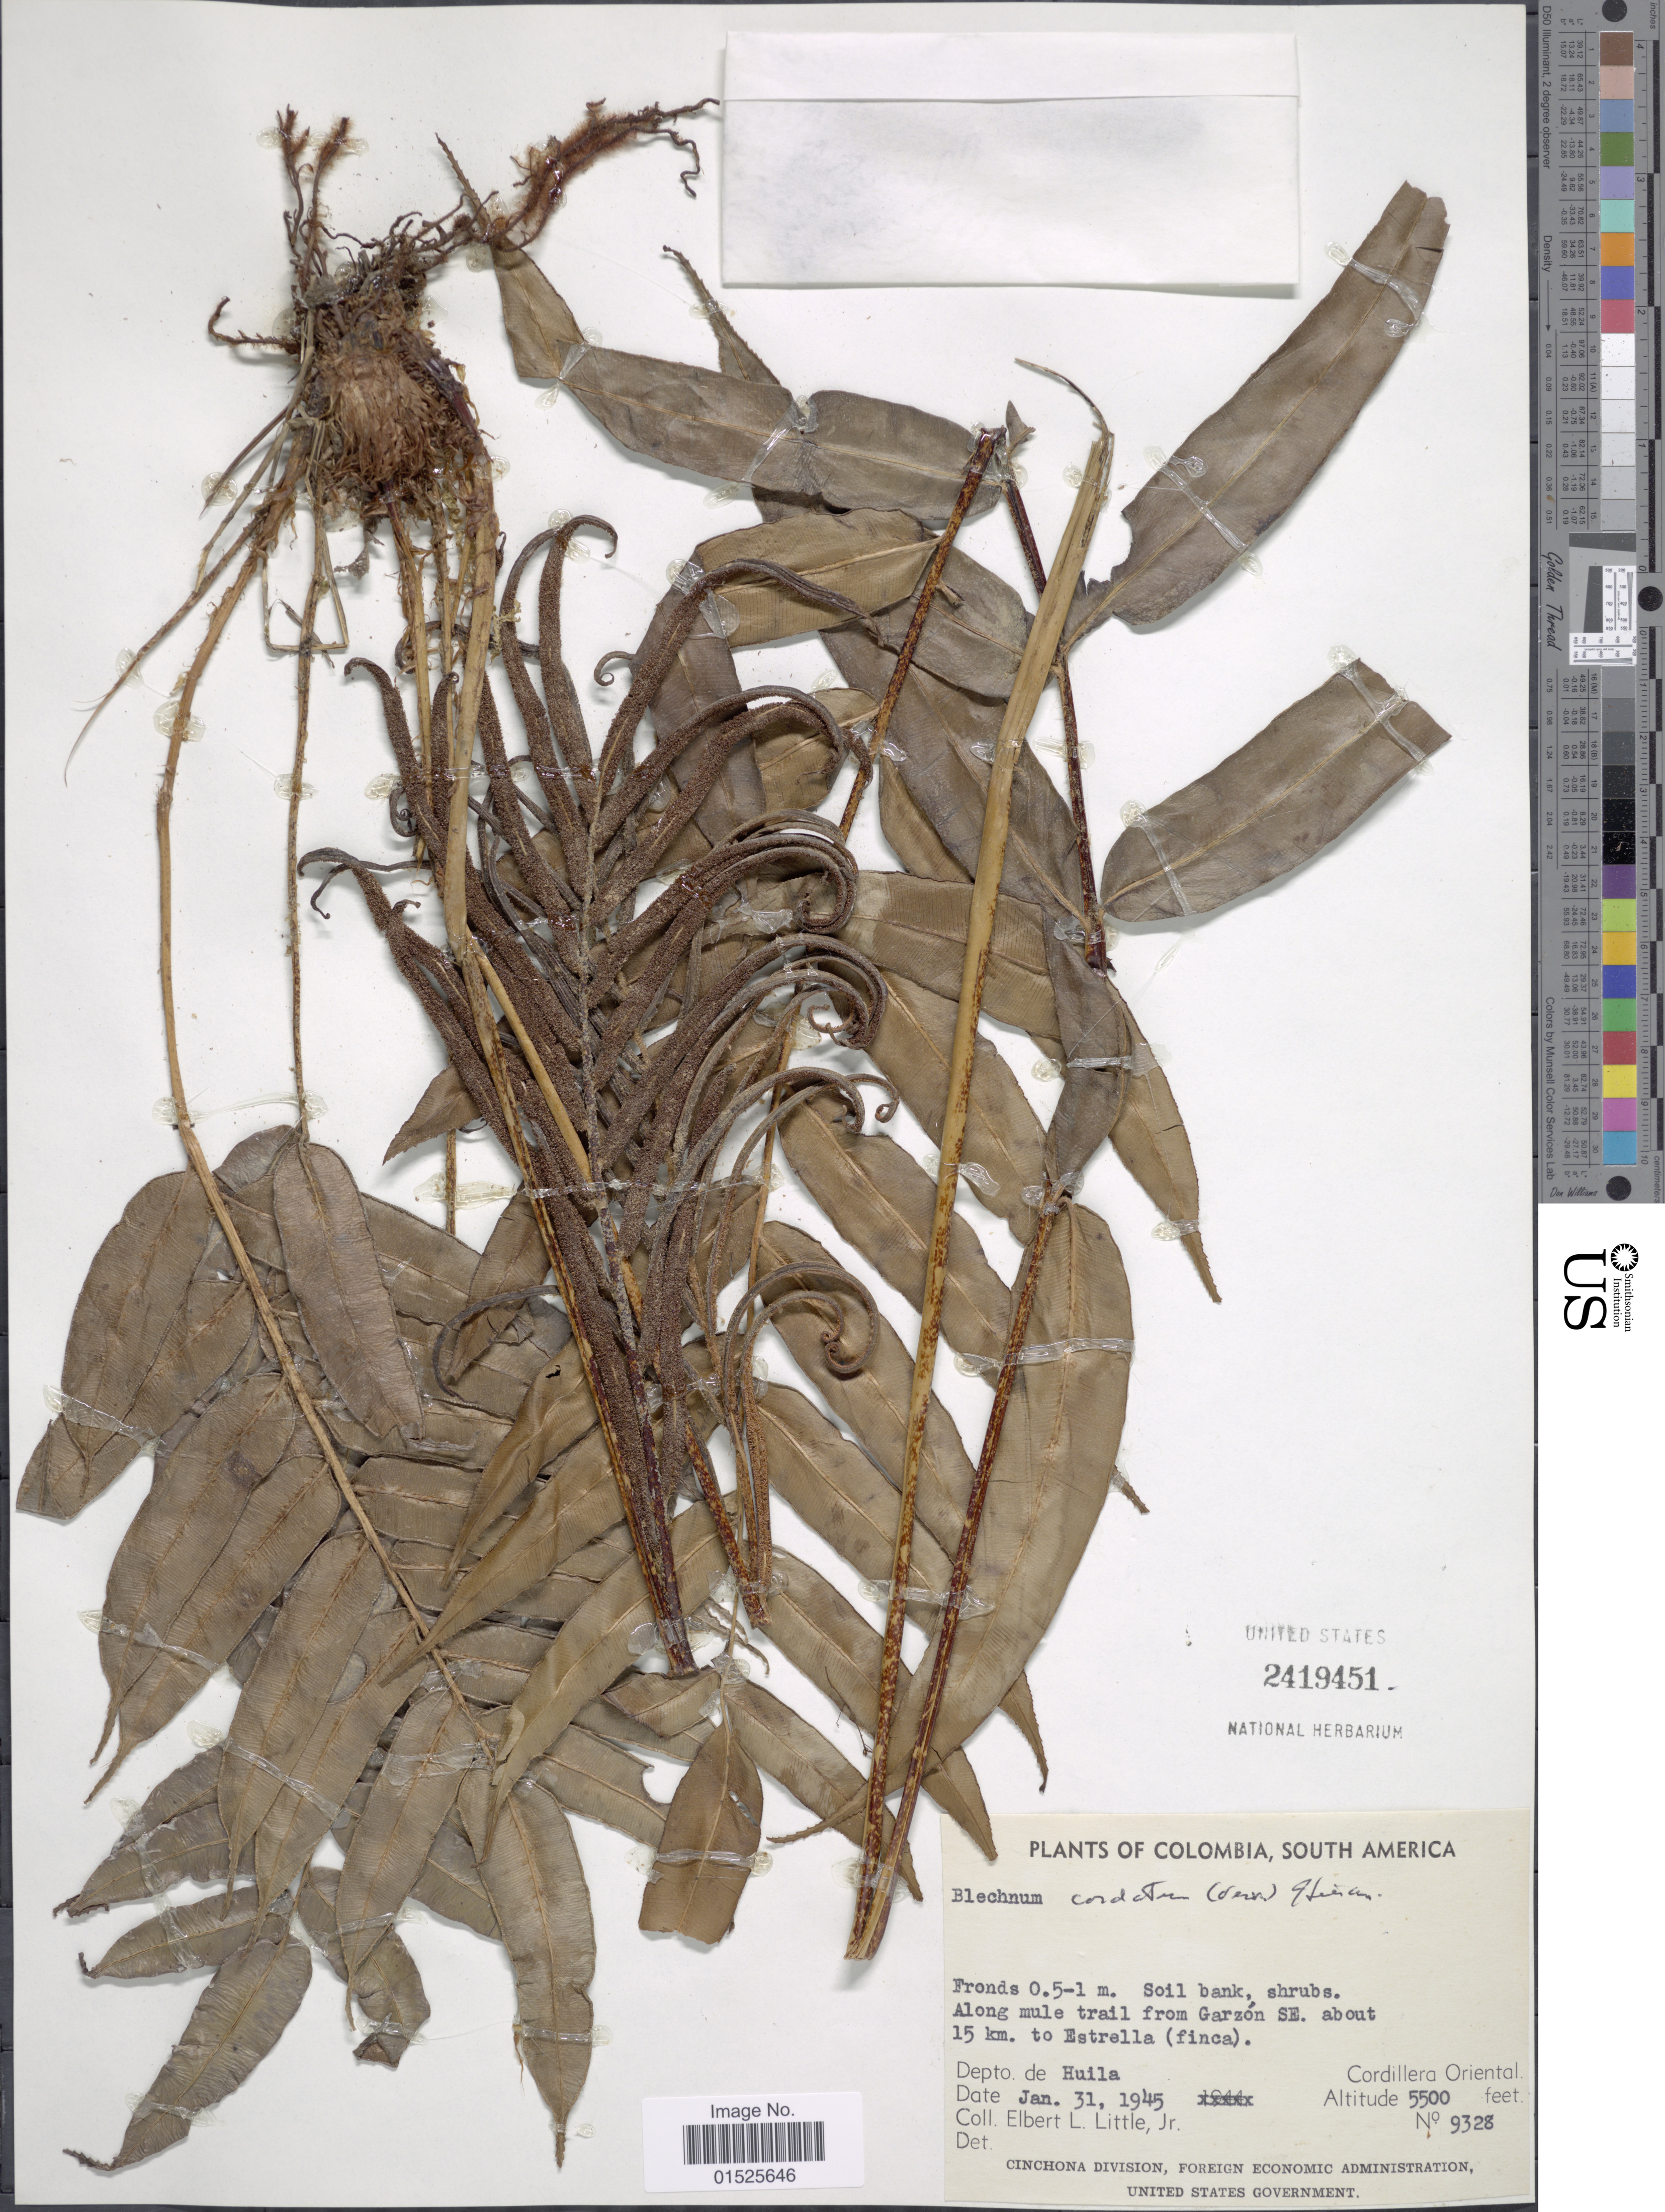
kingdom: Plantae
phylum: Tracheophyta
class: Polypodiopsida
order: Polypodiales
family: Blechnaceae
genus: Blechnum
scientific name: Blechnum cordatum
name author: (Desv.) Hieron.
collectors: E. L. Little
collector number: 9328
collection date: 1945-01-31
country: Colombia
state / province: Huila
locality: South America. Along mule trail from Garzón SE. about 15 km. to Estrella (finca). Cordillera Oriental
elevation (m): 1676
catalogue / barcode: US 2419451